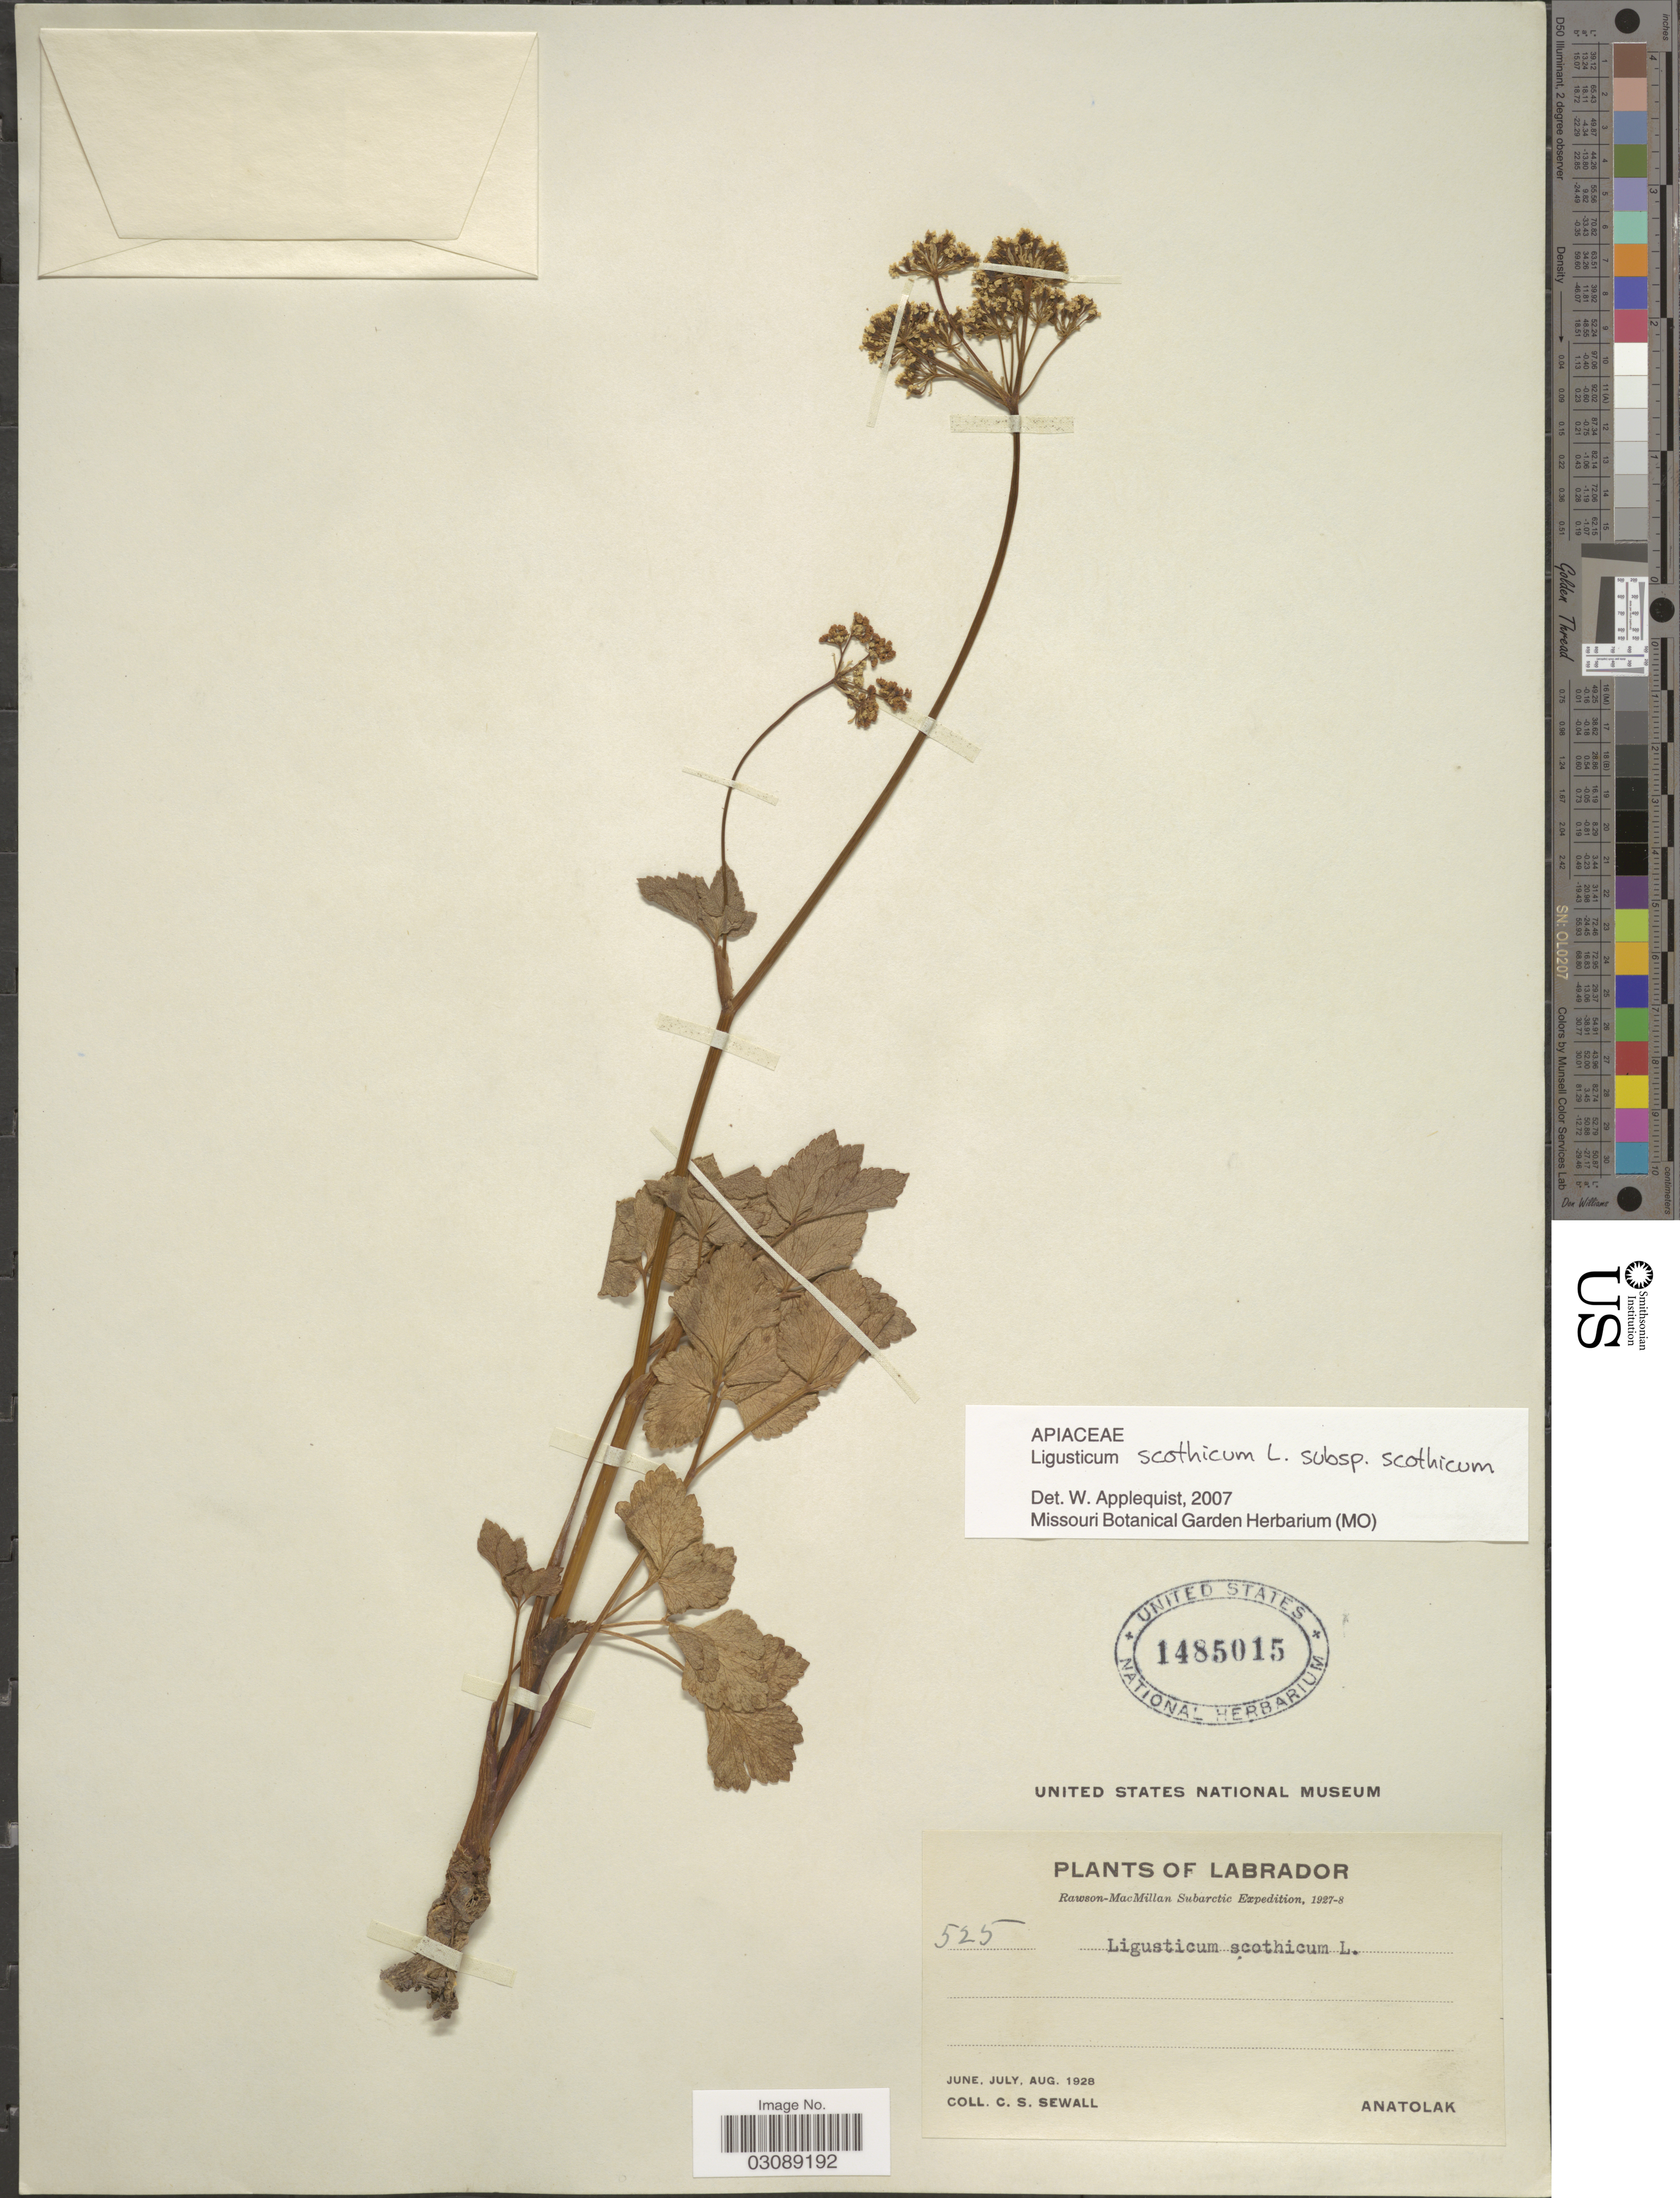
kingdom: Plantae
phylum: Tracheophyta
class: Magnoliopsida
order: Apiales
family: Apiaceae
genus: Ligusticum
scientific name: Ligusticum scoticum subsp. scoticum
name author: L.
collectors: C. Sewall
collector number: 525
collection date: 1928-06/1928-08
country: Canada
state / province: Newfoundland and Labrador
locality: Labrador, Anatolak.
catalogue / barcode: US 1485015